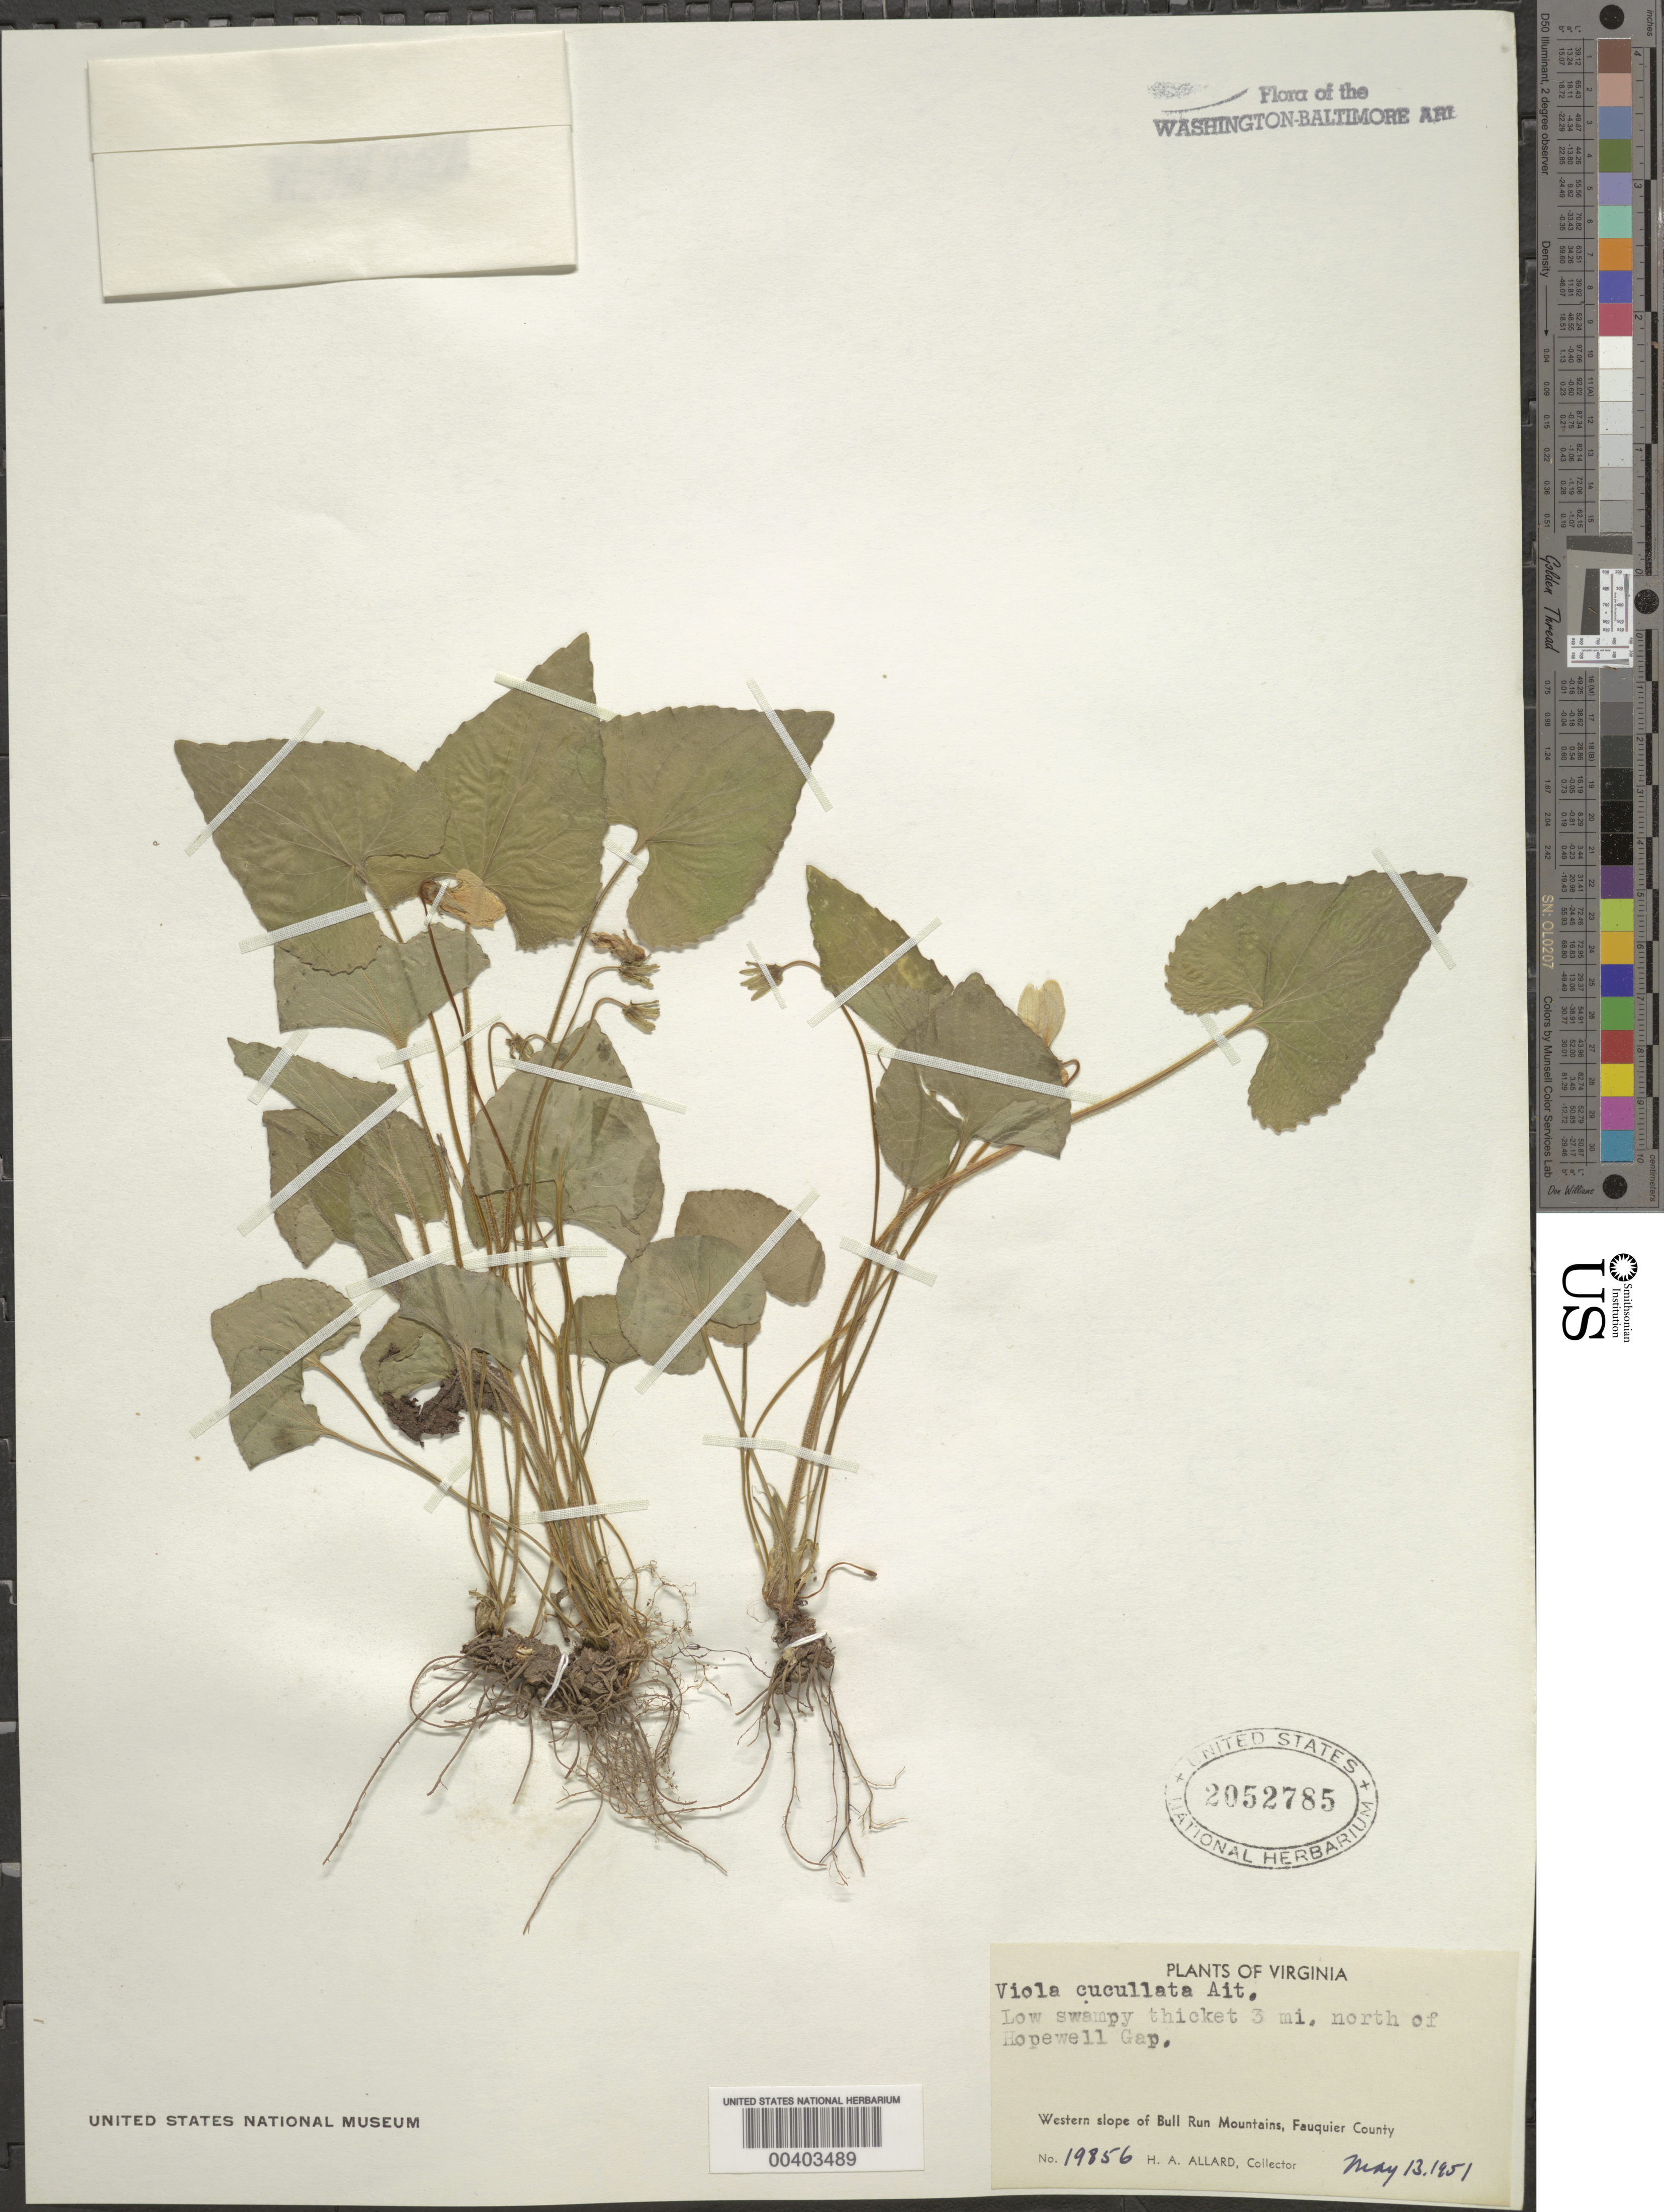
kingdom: Plantae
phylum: Tracheophyta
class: Magnoliopsida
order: Malpighiales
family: Violaceae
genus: Viola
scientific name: Viola cucullata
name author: Aiton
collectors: H. A. Allard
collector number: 19856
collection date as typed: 13 May 1951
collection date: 1951-05-13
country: United States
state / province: Virginia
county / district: Fauquier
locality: North of Hopewell Gap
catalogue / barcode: US 2052785